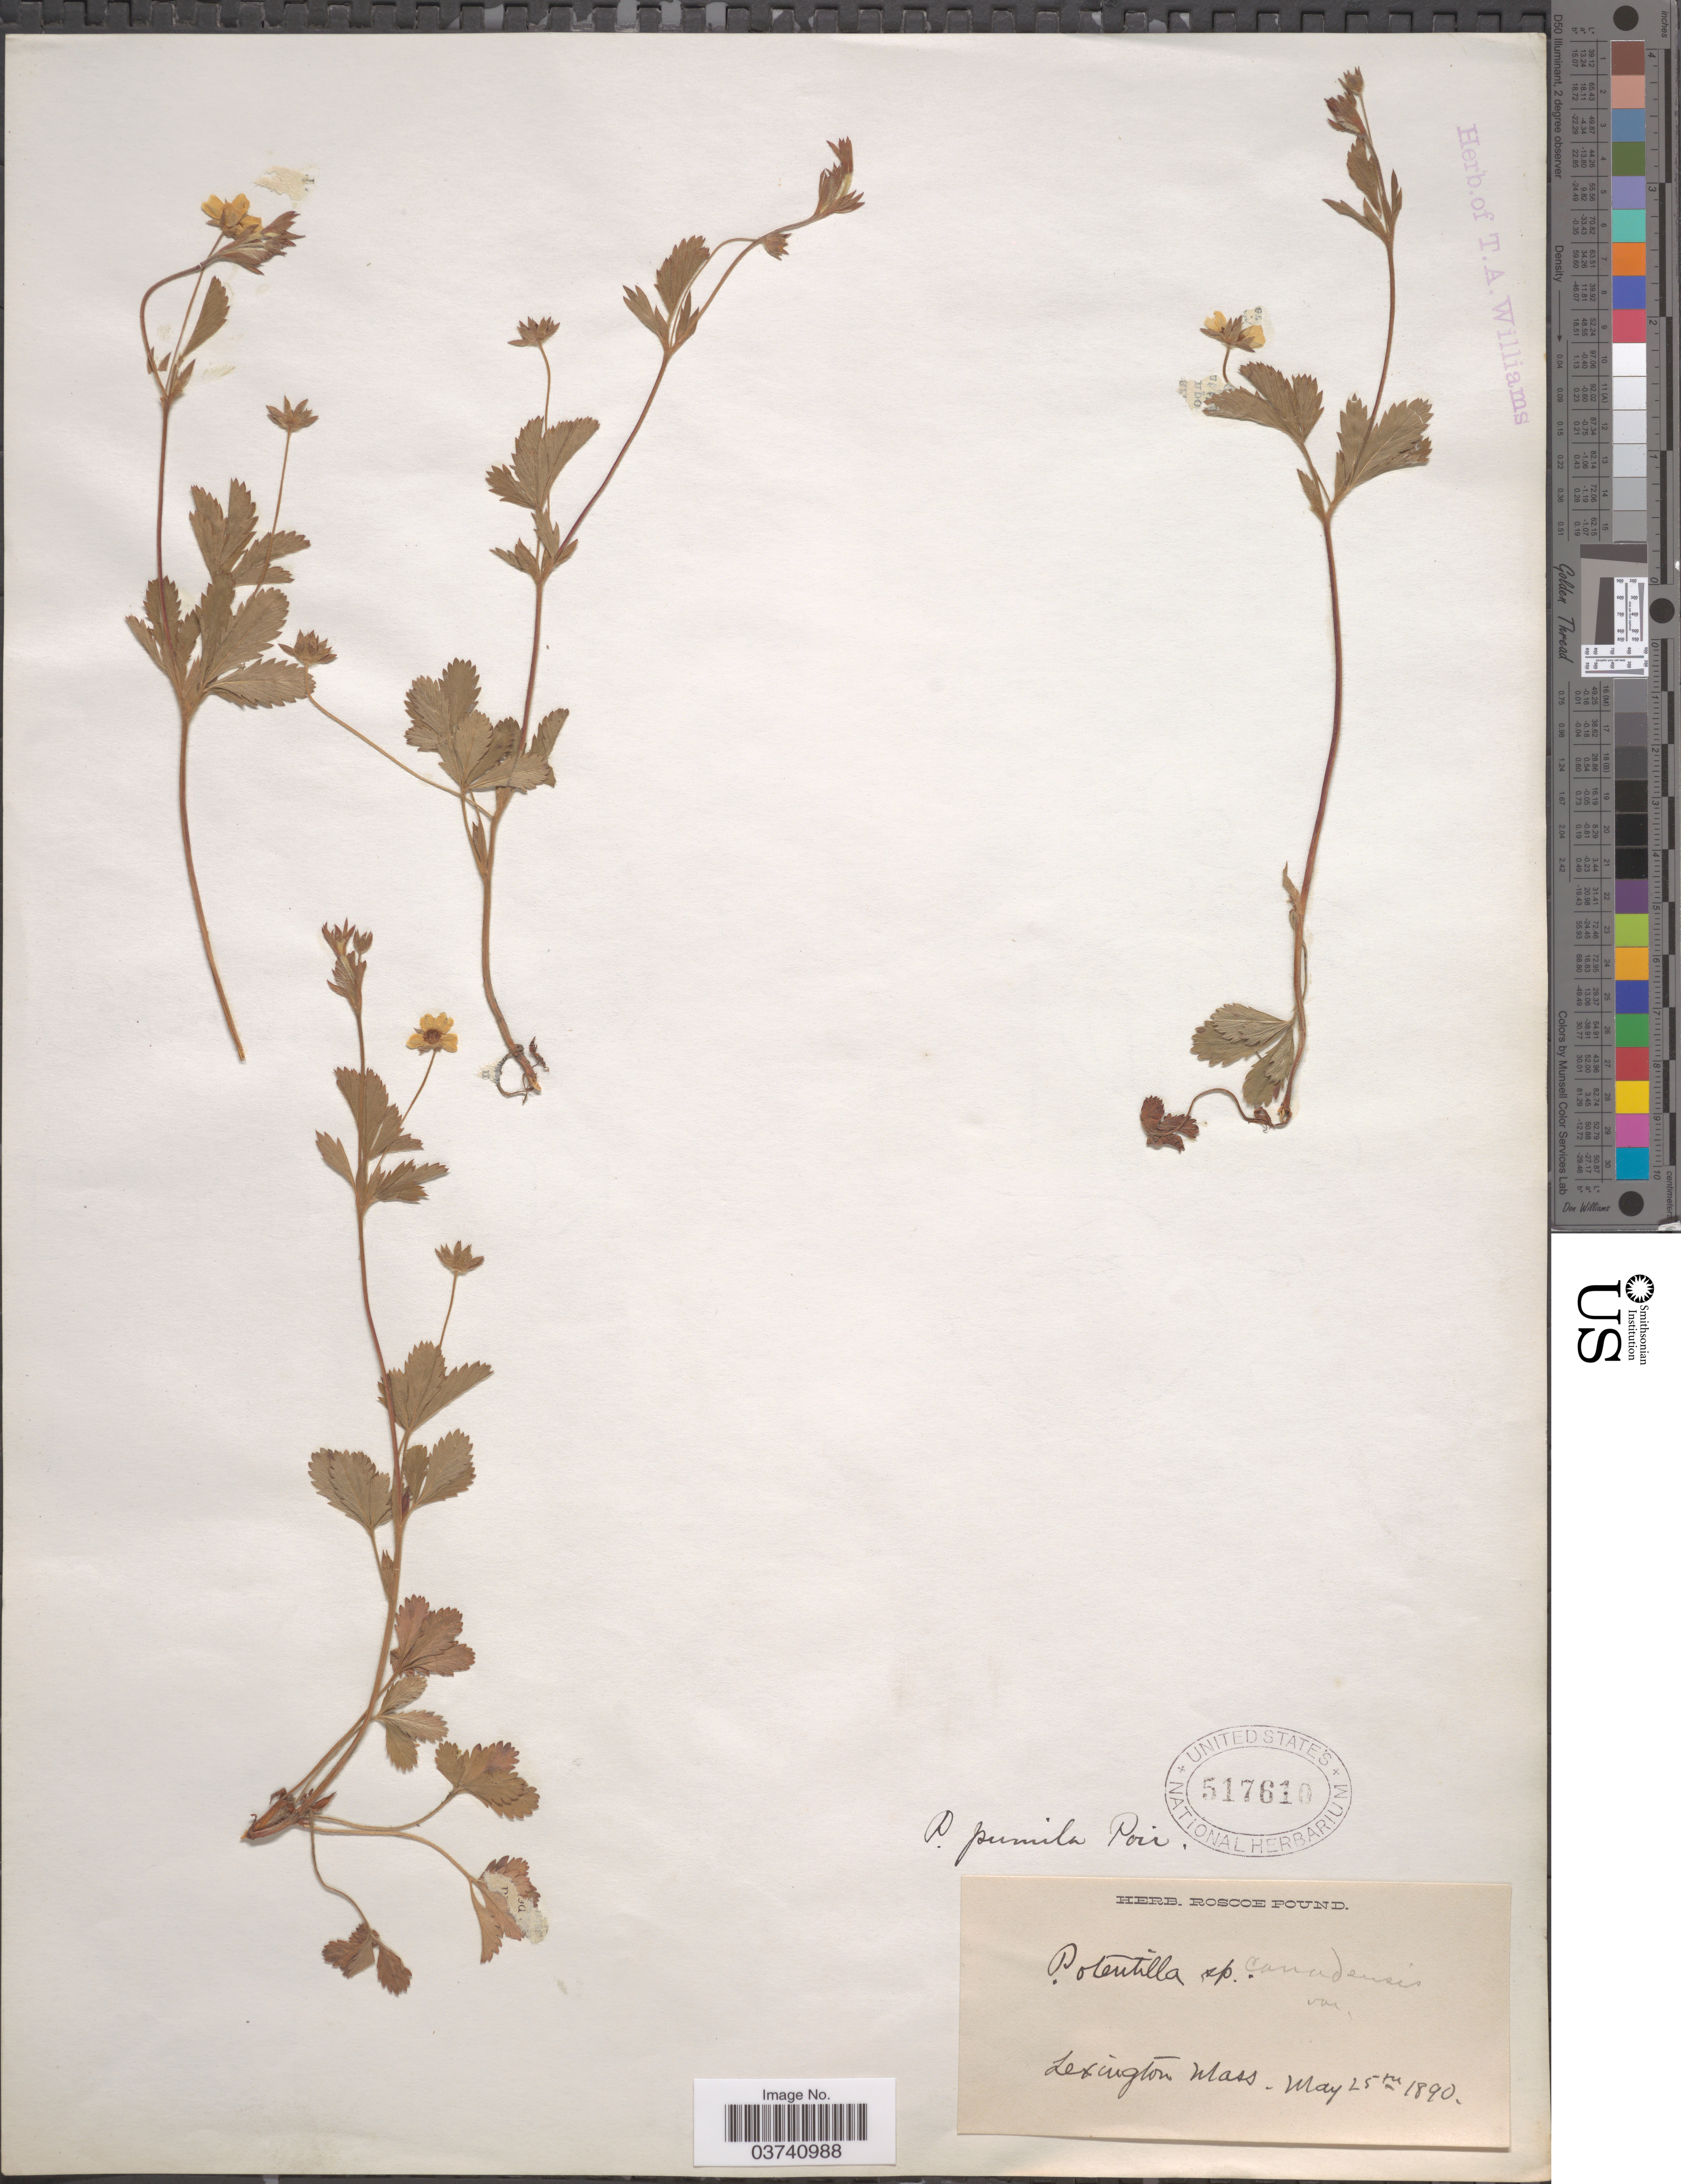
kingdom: Plantae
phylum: Tracheophyta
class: Magnoliopsida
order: Rosales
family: Rosaceae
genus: Potentilla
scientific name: Potentilla canadensis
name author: L.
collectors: ex herb. Roscoe Pound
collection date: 1890-05-25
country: United States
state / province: Massachusetts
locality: Lexington.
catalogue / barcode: US 517610